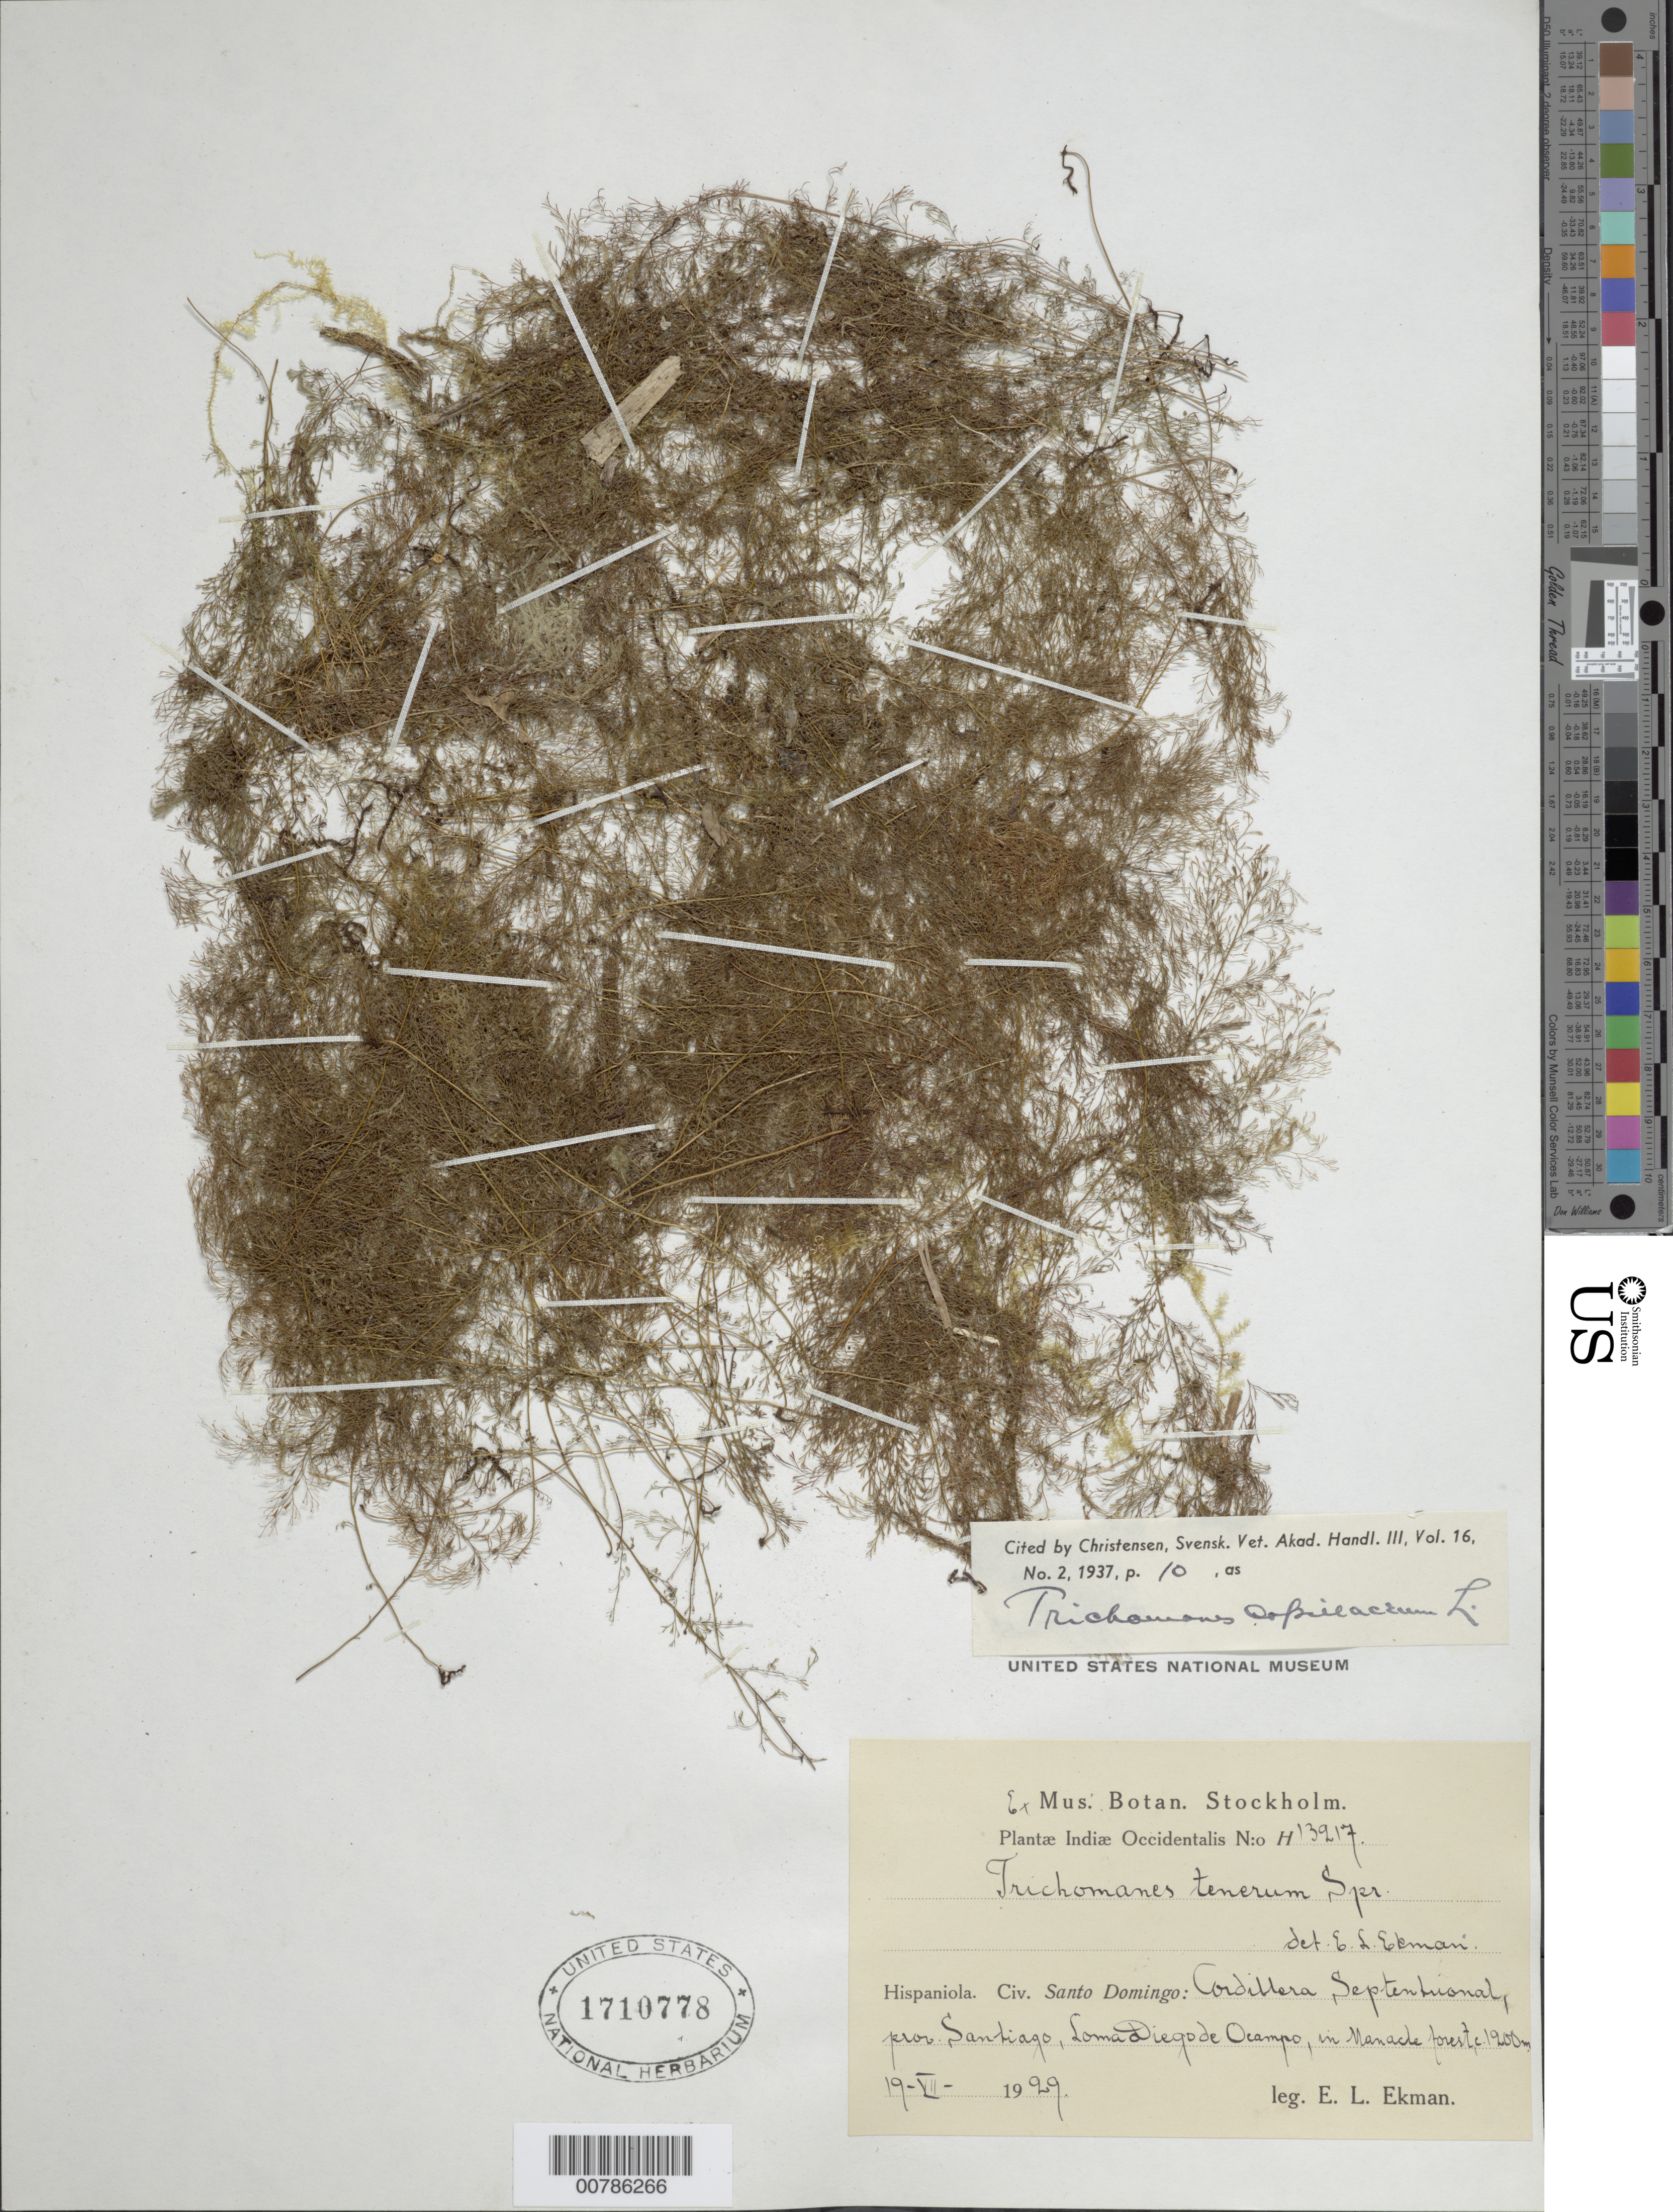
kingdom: Plantae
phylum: Tracheophyta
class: Polypodiopsida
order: Hymenophyllales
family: Hymenophyllaceae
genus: Polyphlebium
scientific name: Polyphlebium capillaceum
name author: (L.) Ebihara & Dubuisson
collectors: E. L. Ekman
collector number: H 13917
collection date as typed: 19 Dec 1929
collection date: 1929-12-19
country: Dominican Republic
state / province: Santiago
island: Hispaniola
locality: Cordillera Septentrional, Loma Diego de Ocampo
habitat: In Manache forest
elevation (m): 1200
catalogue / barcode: US 1710778